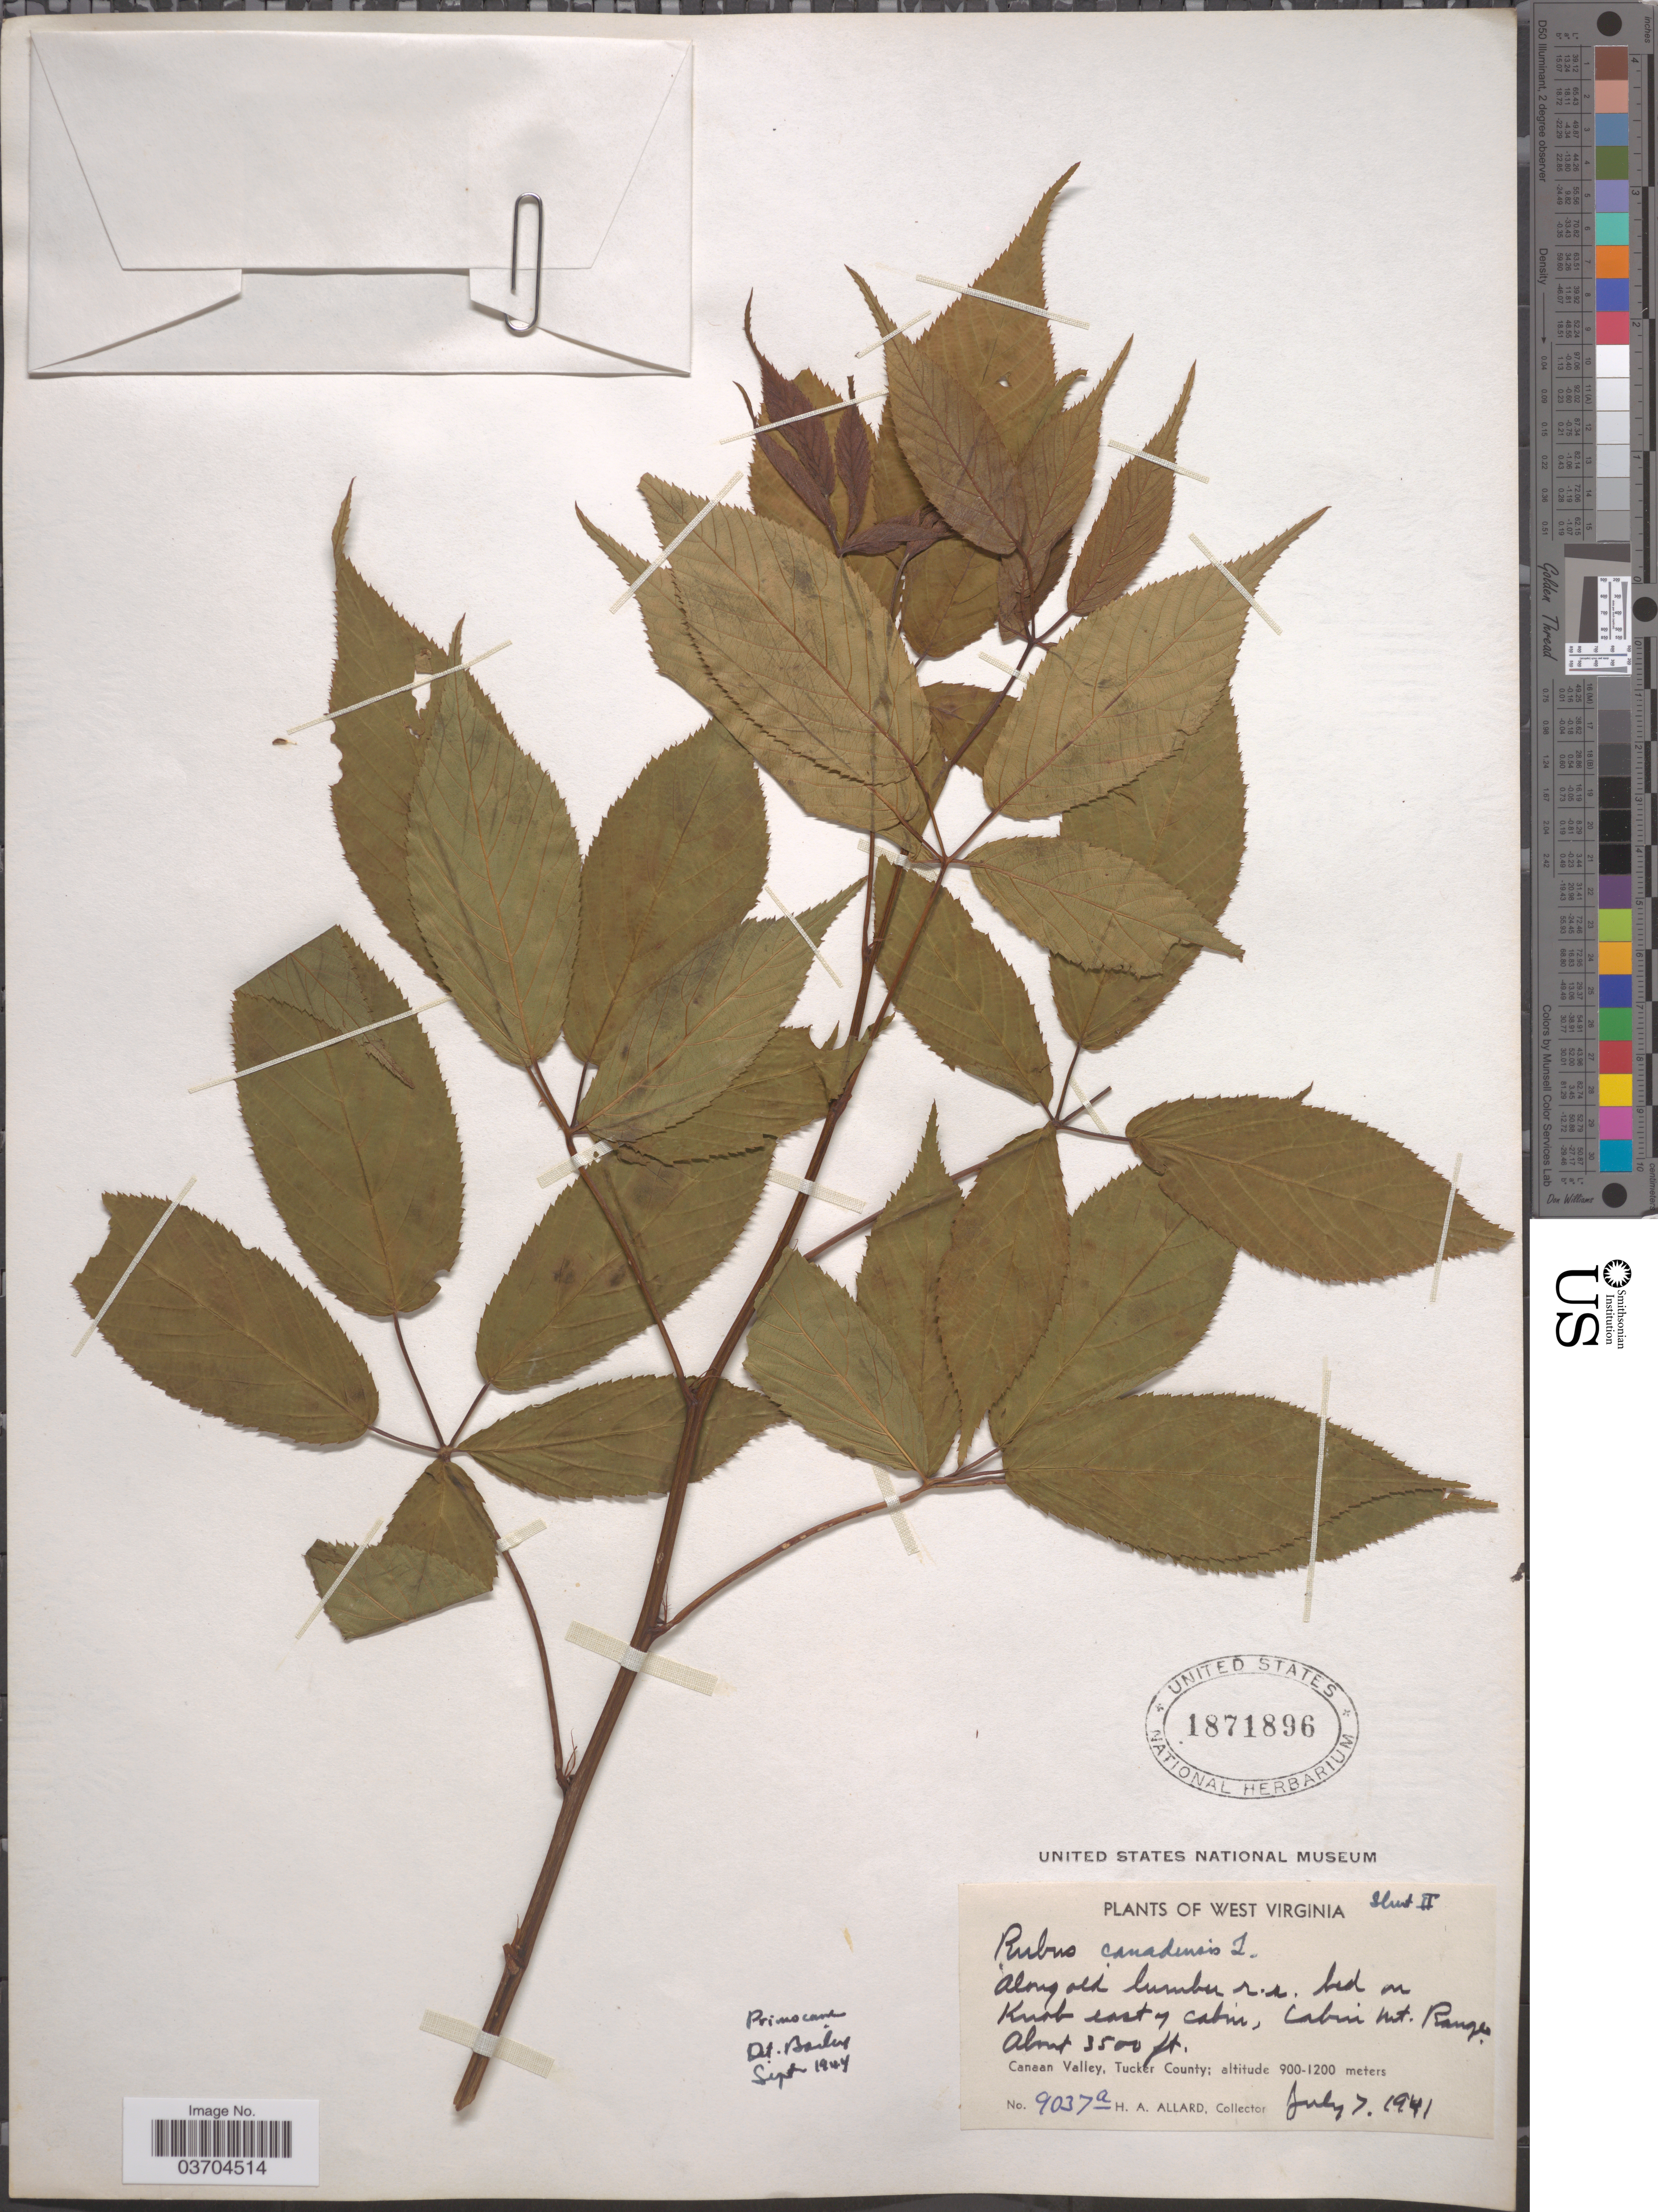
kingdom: Plantae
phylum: Tracheophyta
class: Magnoliopsida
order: Rosales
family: Rosaceae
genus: Rubus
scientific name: Rubus canadensis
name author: L.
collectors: H. A. Allard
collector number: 9037a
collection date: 1941-07-07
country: United States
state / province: West Virginia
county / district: Tucker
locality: Along old lumber r.r. bed on Knob east of Cabin, Cabin Mt. Range. Canaan Valley, Tucker County.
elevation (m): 1067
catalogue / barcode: US 1871896